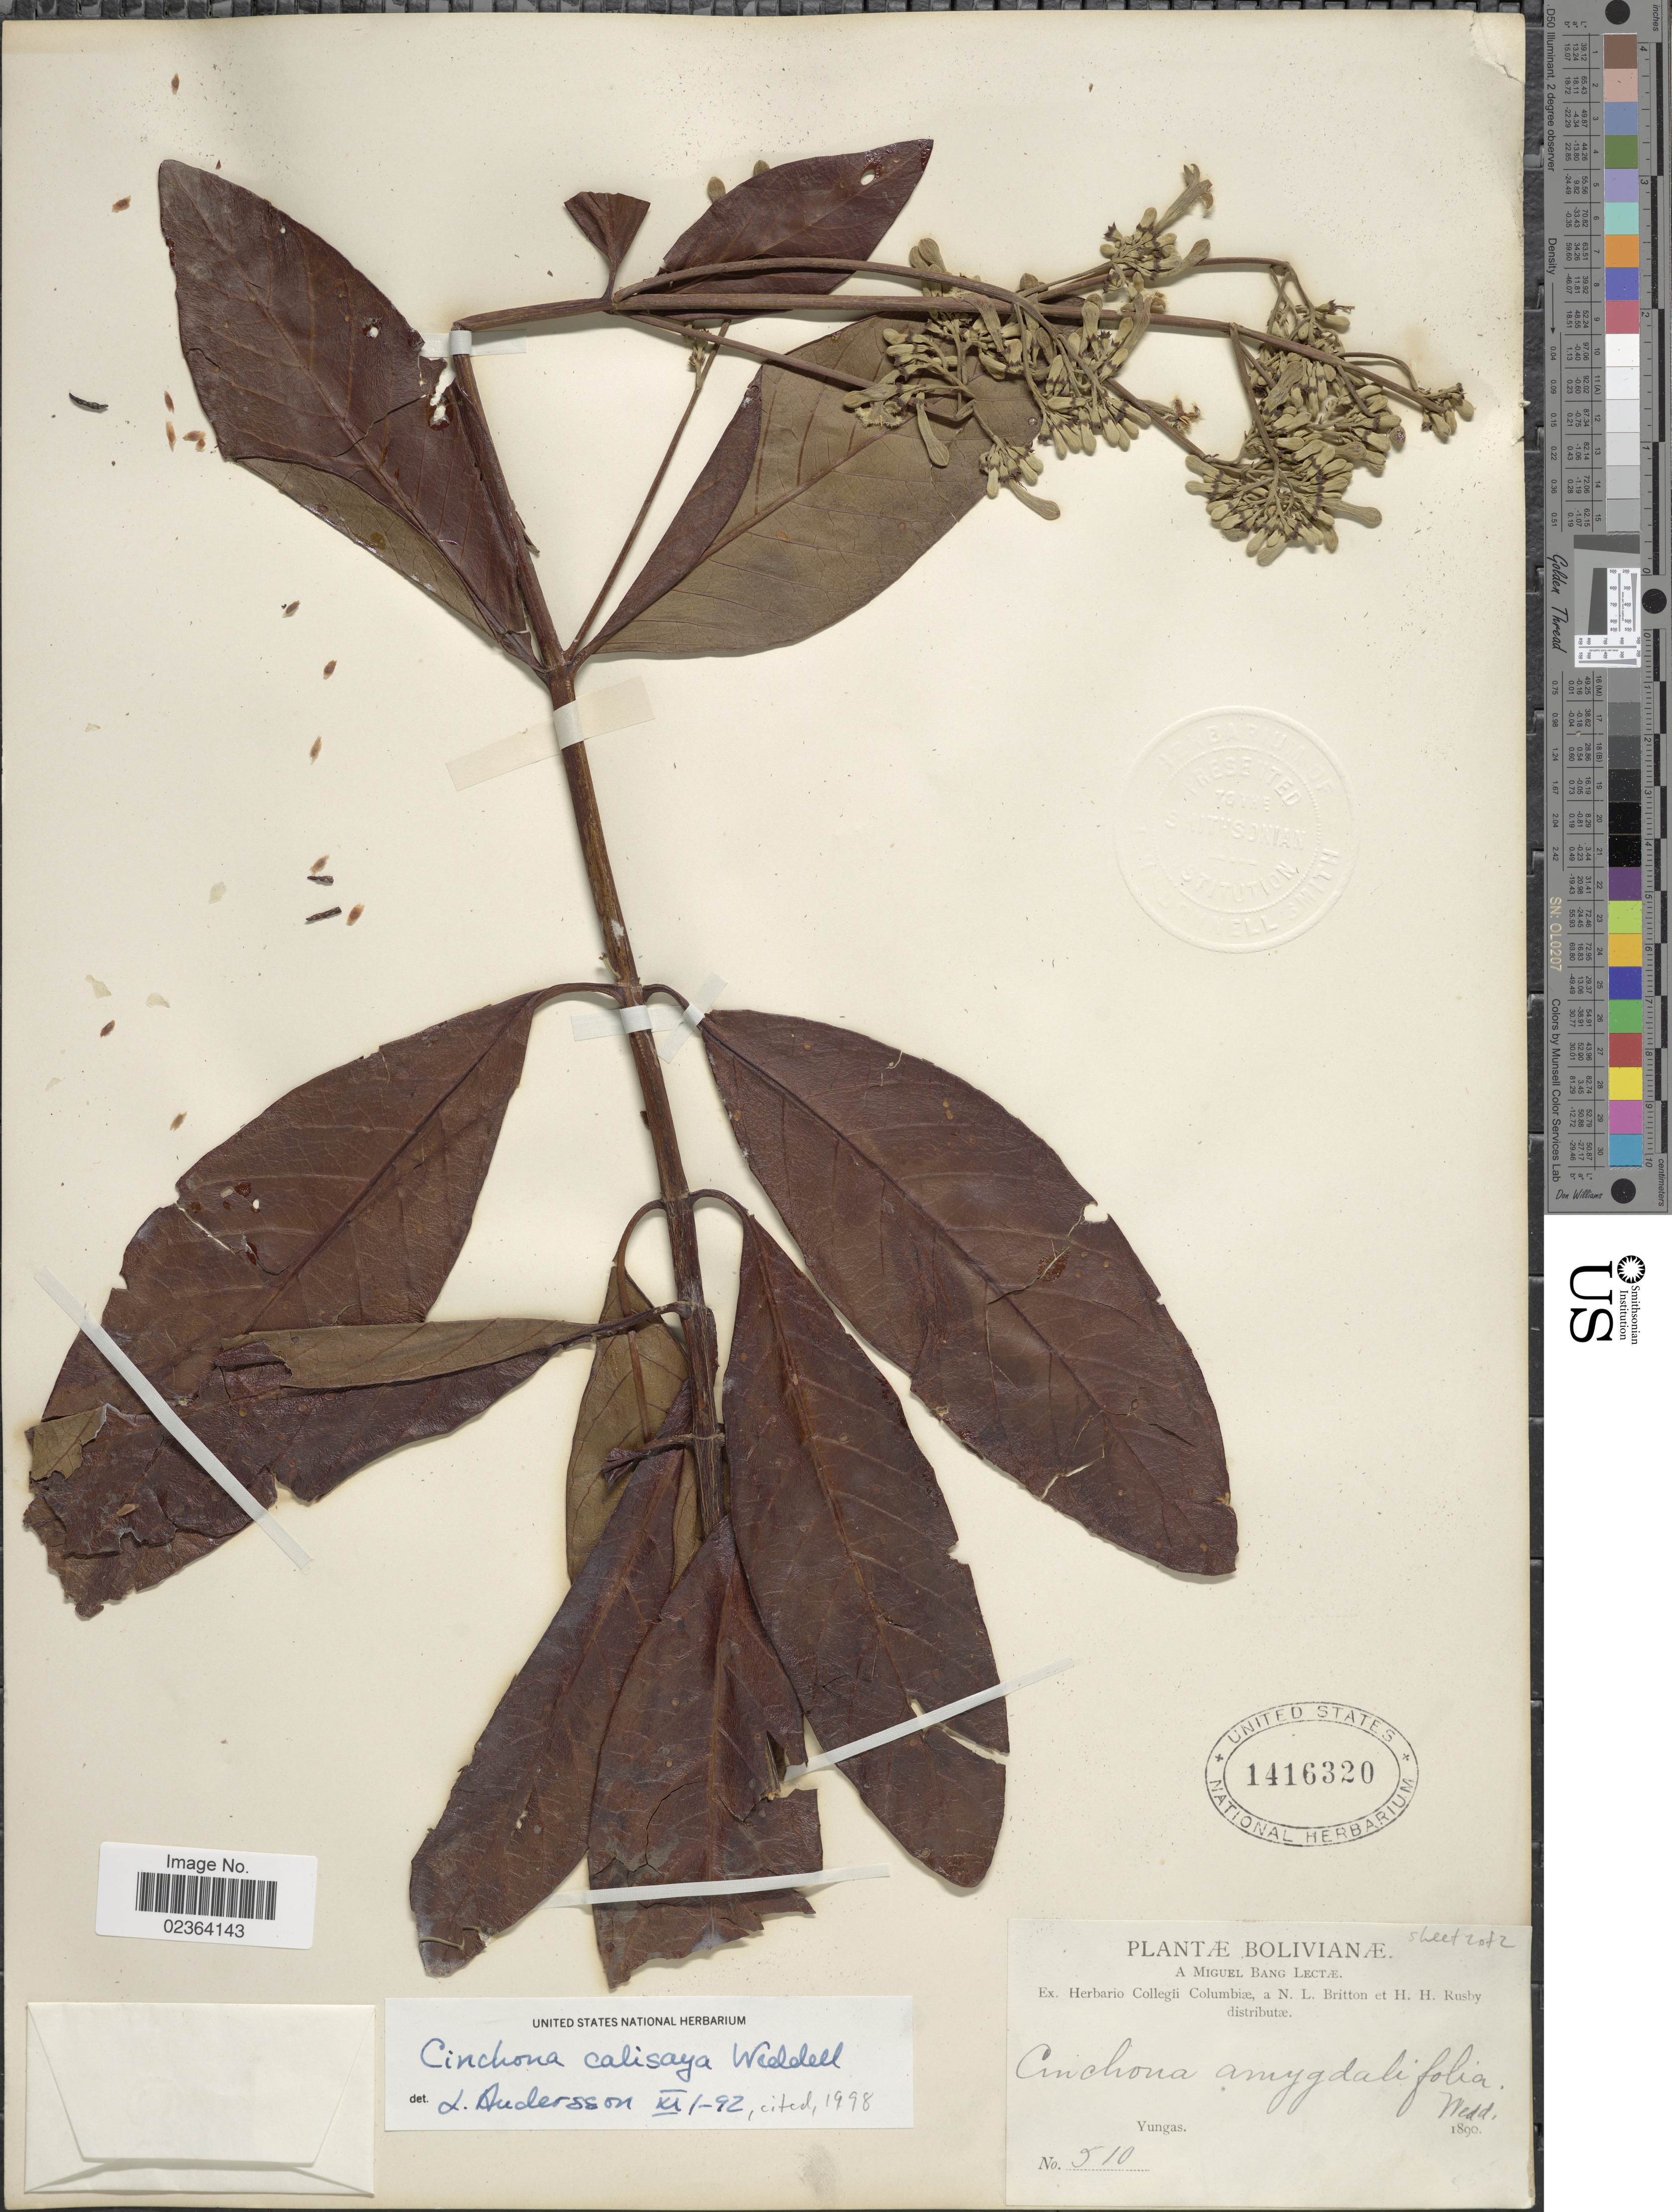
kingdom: Plantae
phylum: Tracheophyta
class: Magnoliopsida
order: Gentianales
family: Rubiaceae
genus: Cinchona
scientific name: Cinchona calisaya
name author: Wedd.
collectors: M. Bang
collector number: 510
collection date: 1890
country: Bolivia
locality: Yungas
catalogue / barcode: US 1416320